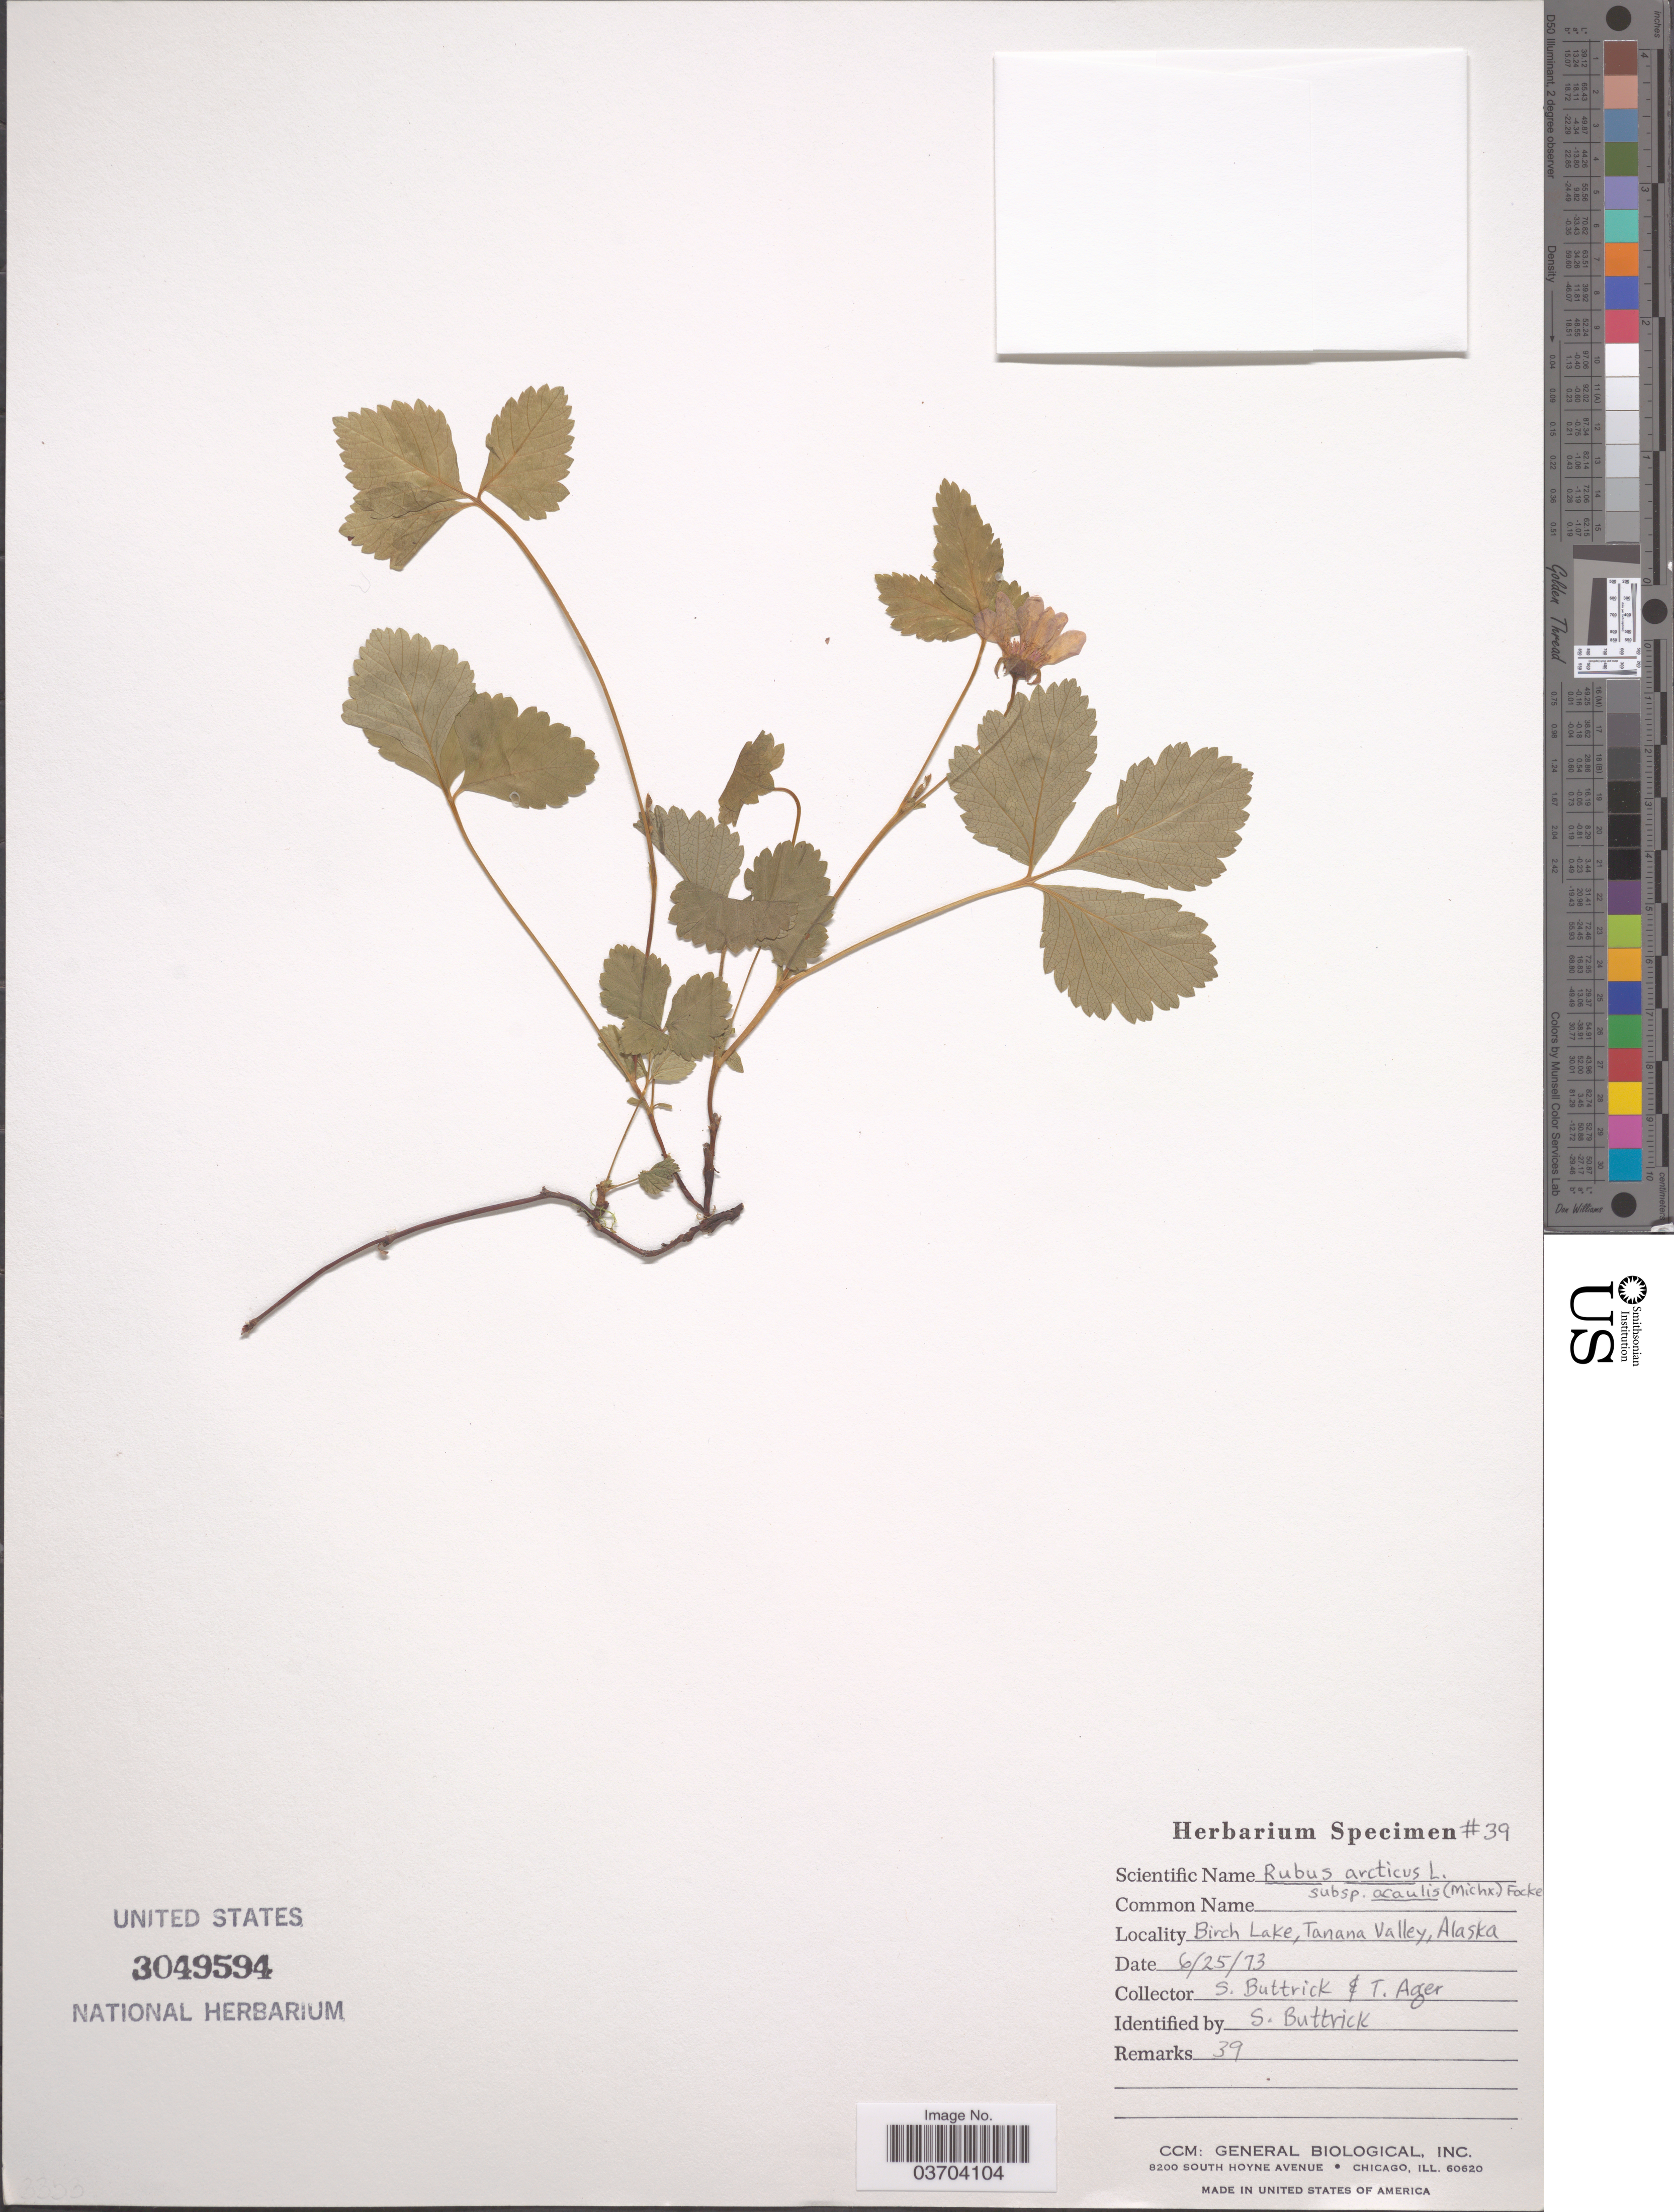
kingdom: Plantae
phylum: Tracheophyta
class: Magnoliopsida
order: Rosales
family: Rosaceae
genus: Rubus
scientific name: Rubus arcticus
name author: L.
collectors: S. Buttrick & T. Ager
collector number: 39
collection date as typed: Transcribed d/m/y: 25/6/73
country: United States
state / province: Alaska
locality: Birch Lake, Tanana Valley.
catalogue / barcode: US 3049594